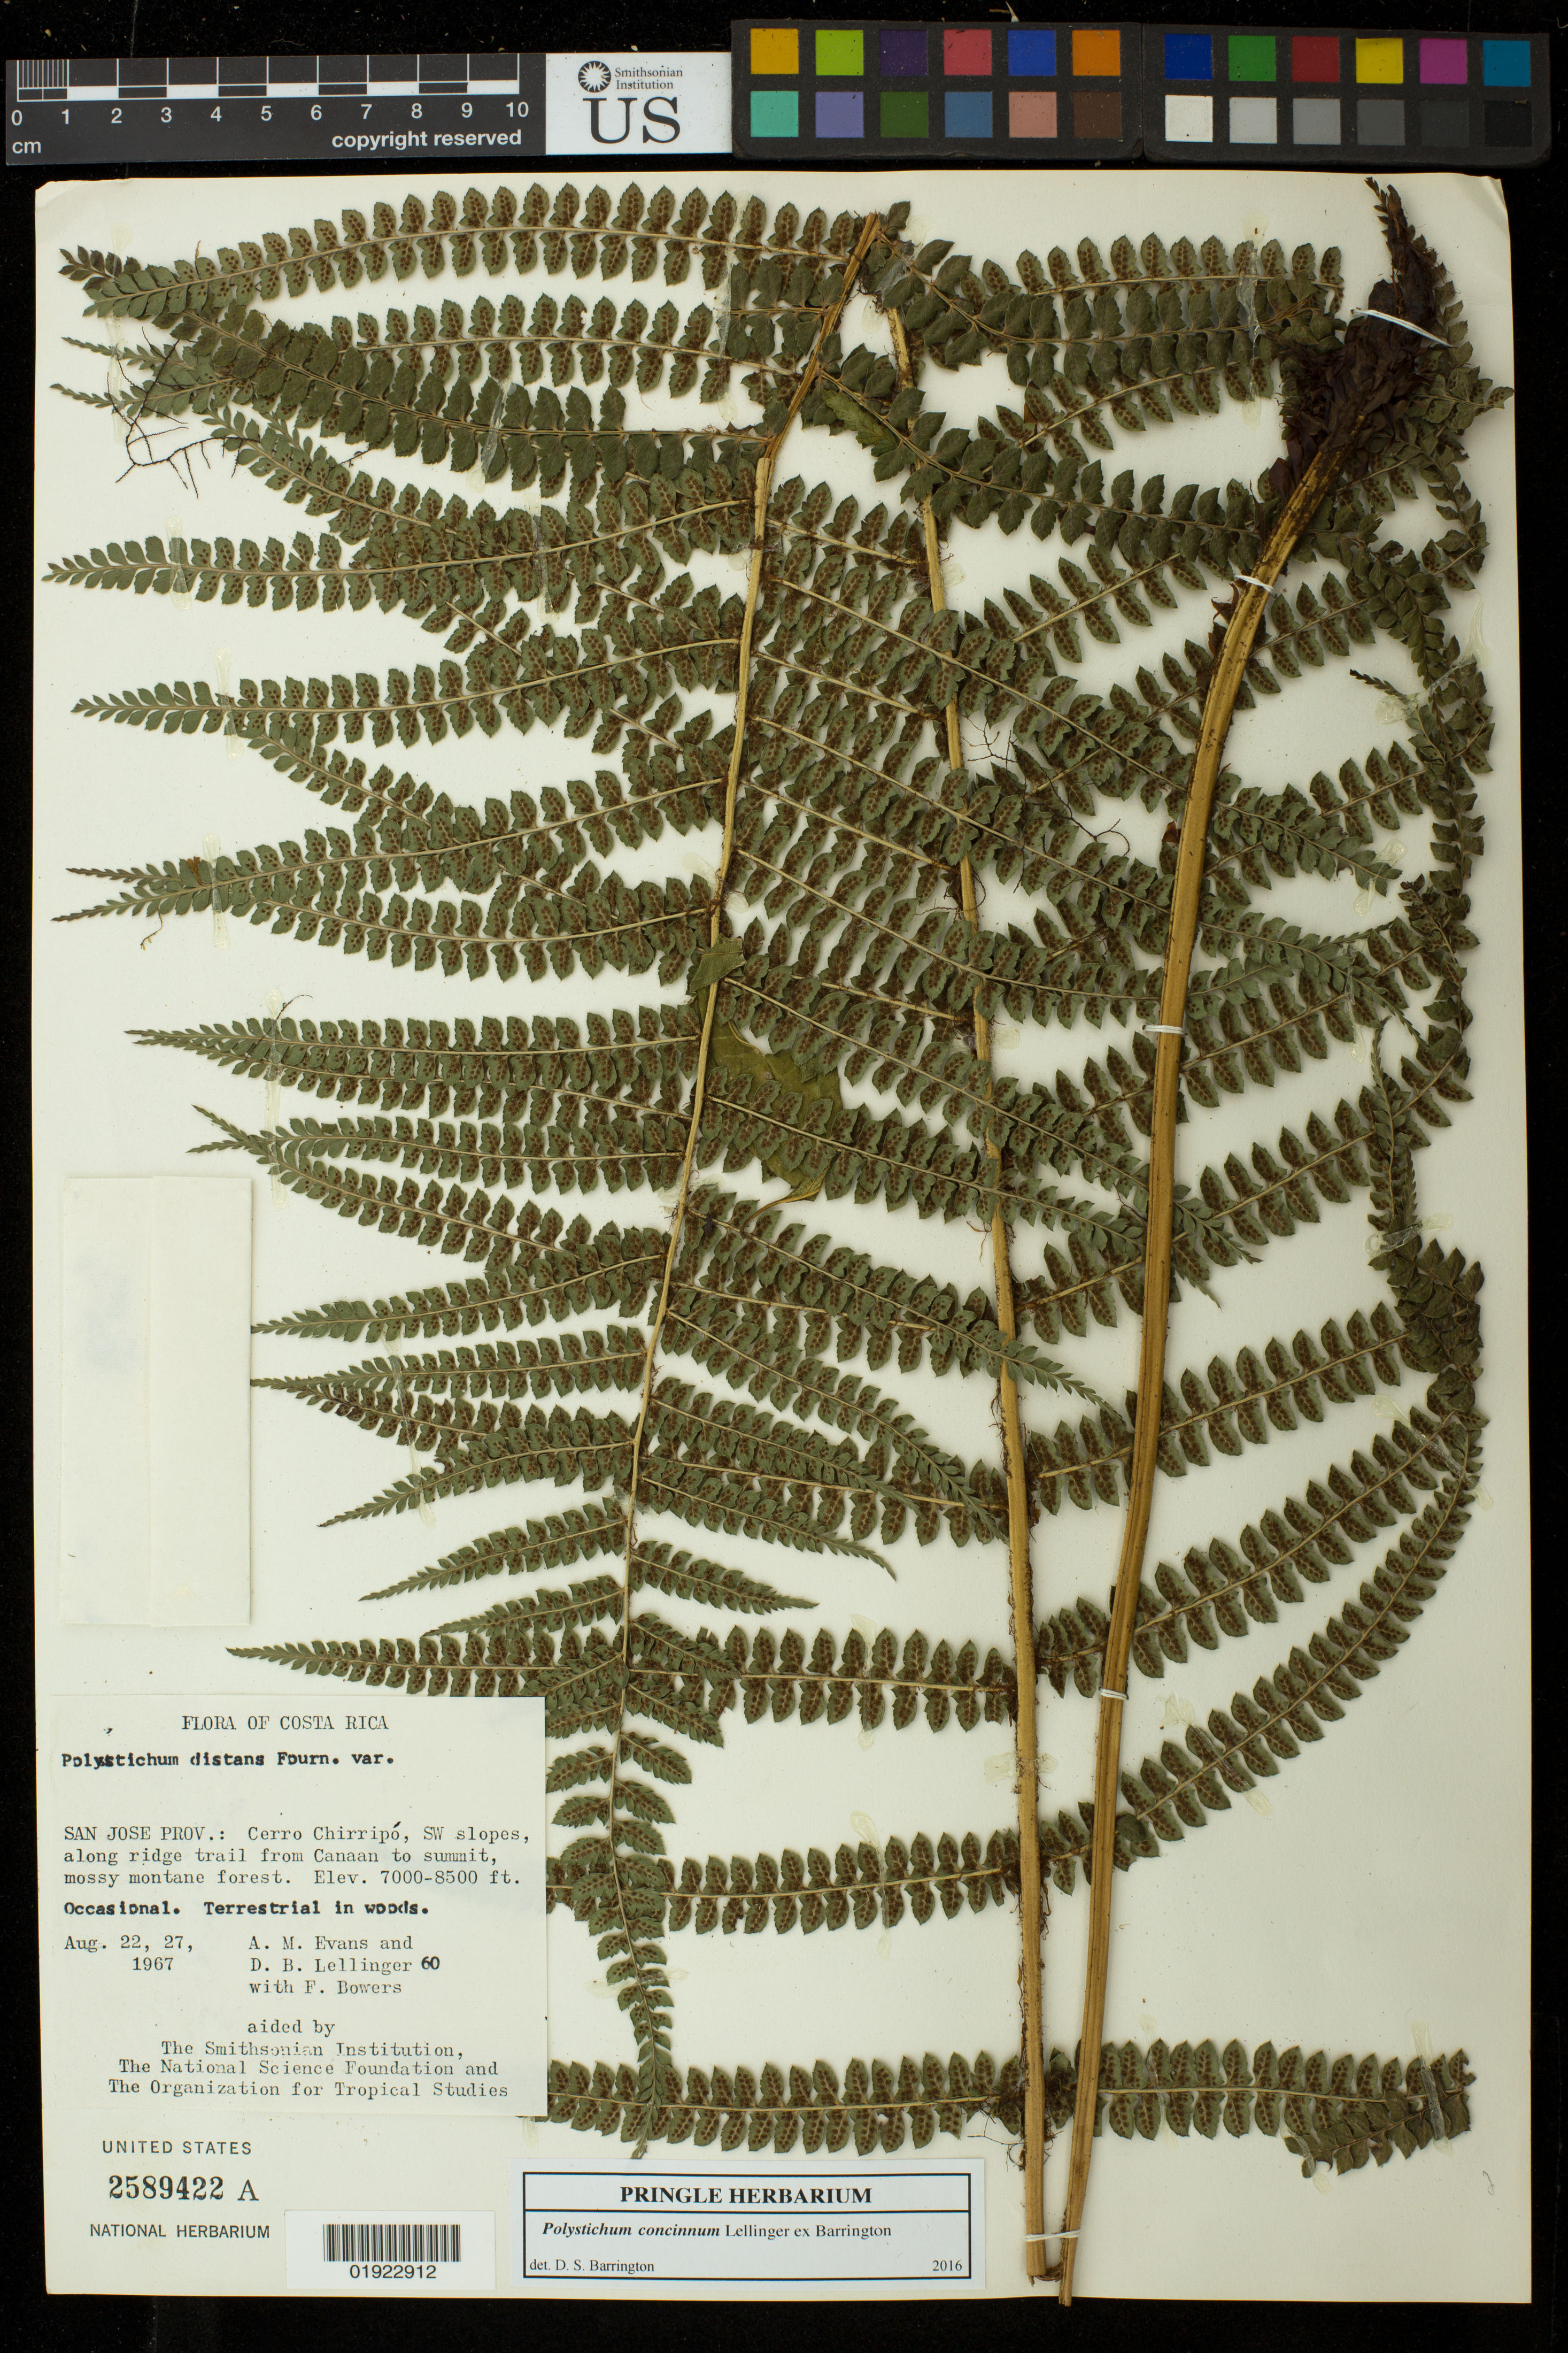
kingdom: Plantae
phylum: Tracheophyta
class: Polypodiopsida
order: Polypodiales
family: Dryopteridaceae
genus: Polystichum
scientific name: Polystichum concinnum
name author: Lellinger ex Barrington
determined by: Barrington, D. S., Curator (VT), University of Vermont (UNITED STATES)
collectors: A. M. Evans, D. B. Lellinger & F. Bowers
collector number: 60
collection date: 1967-08-22,1967-08-27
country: Costa Rica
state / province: San José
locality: Cerro Chirripo, SW slopes, a long ridge trail from Canaan to summit.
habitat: Mossy montane forest. Terrestrial in woods.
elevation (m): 2134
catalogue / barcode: US 2589422